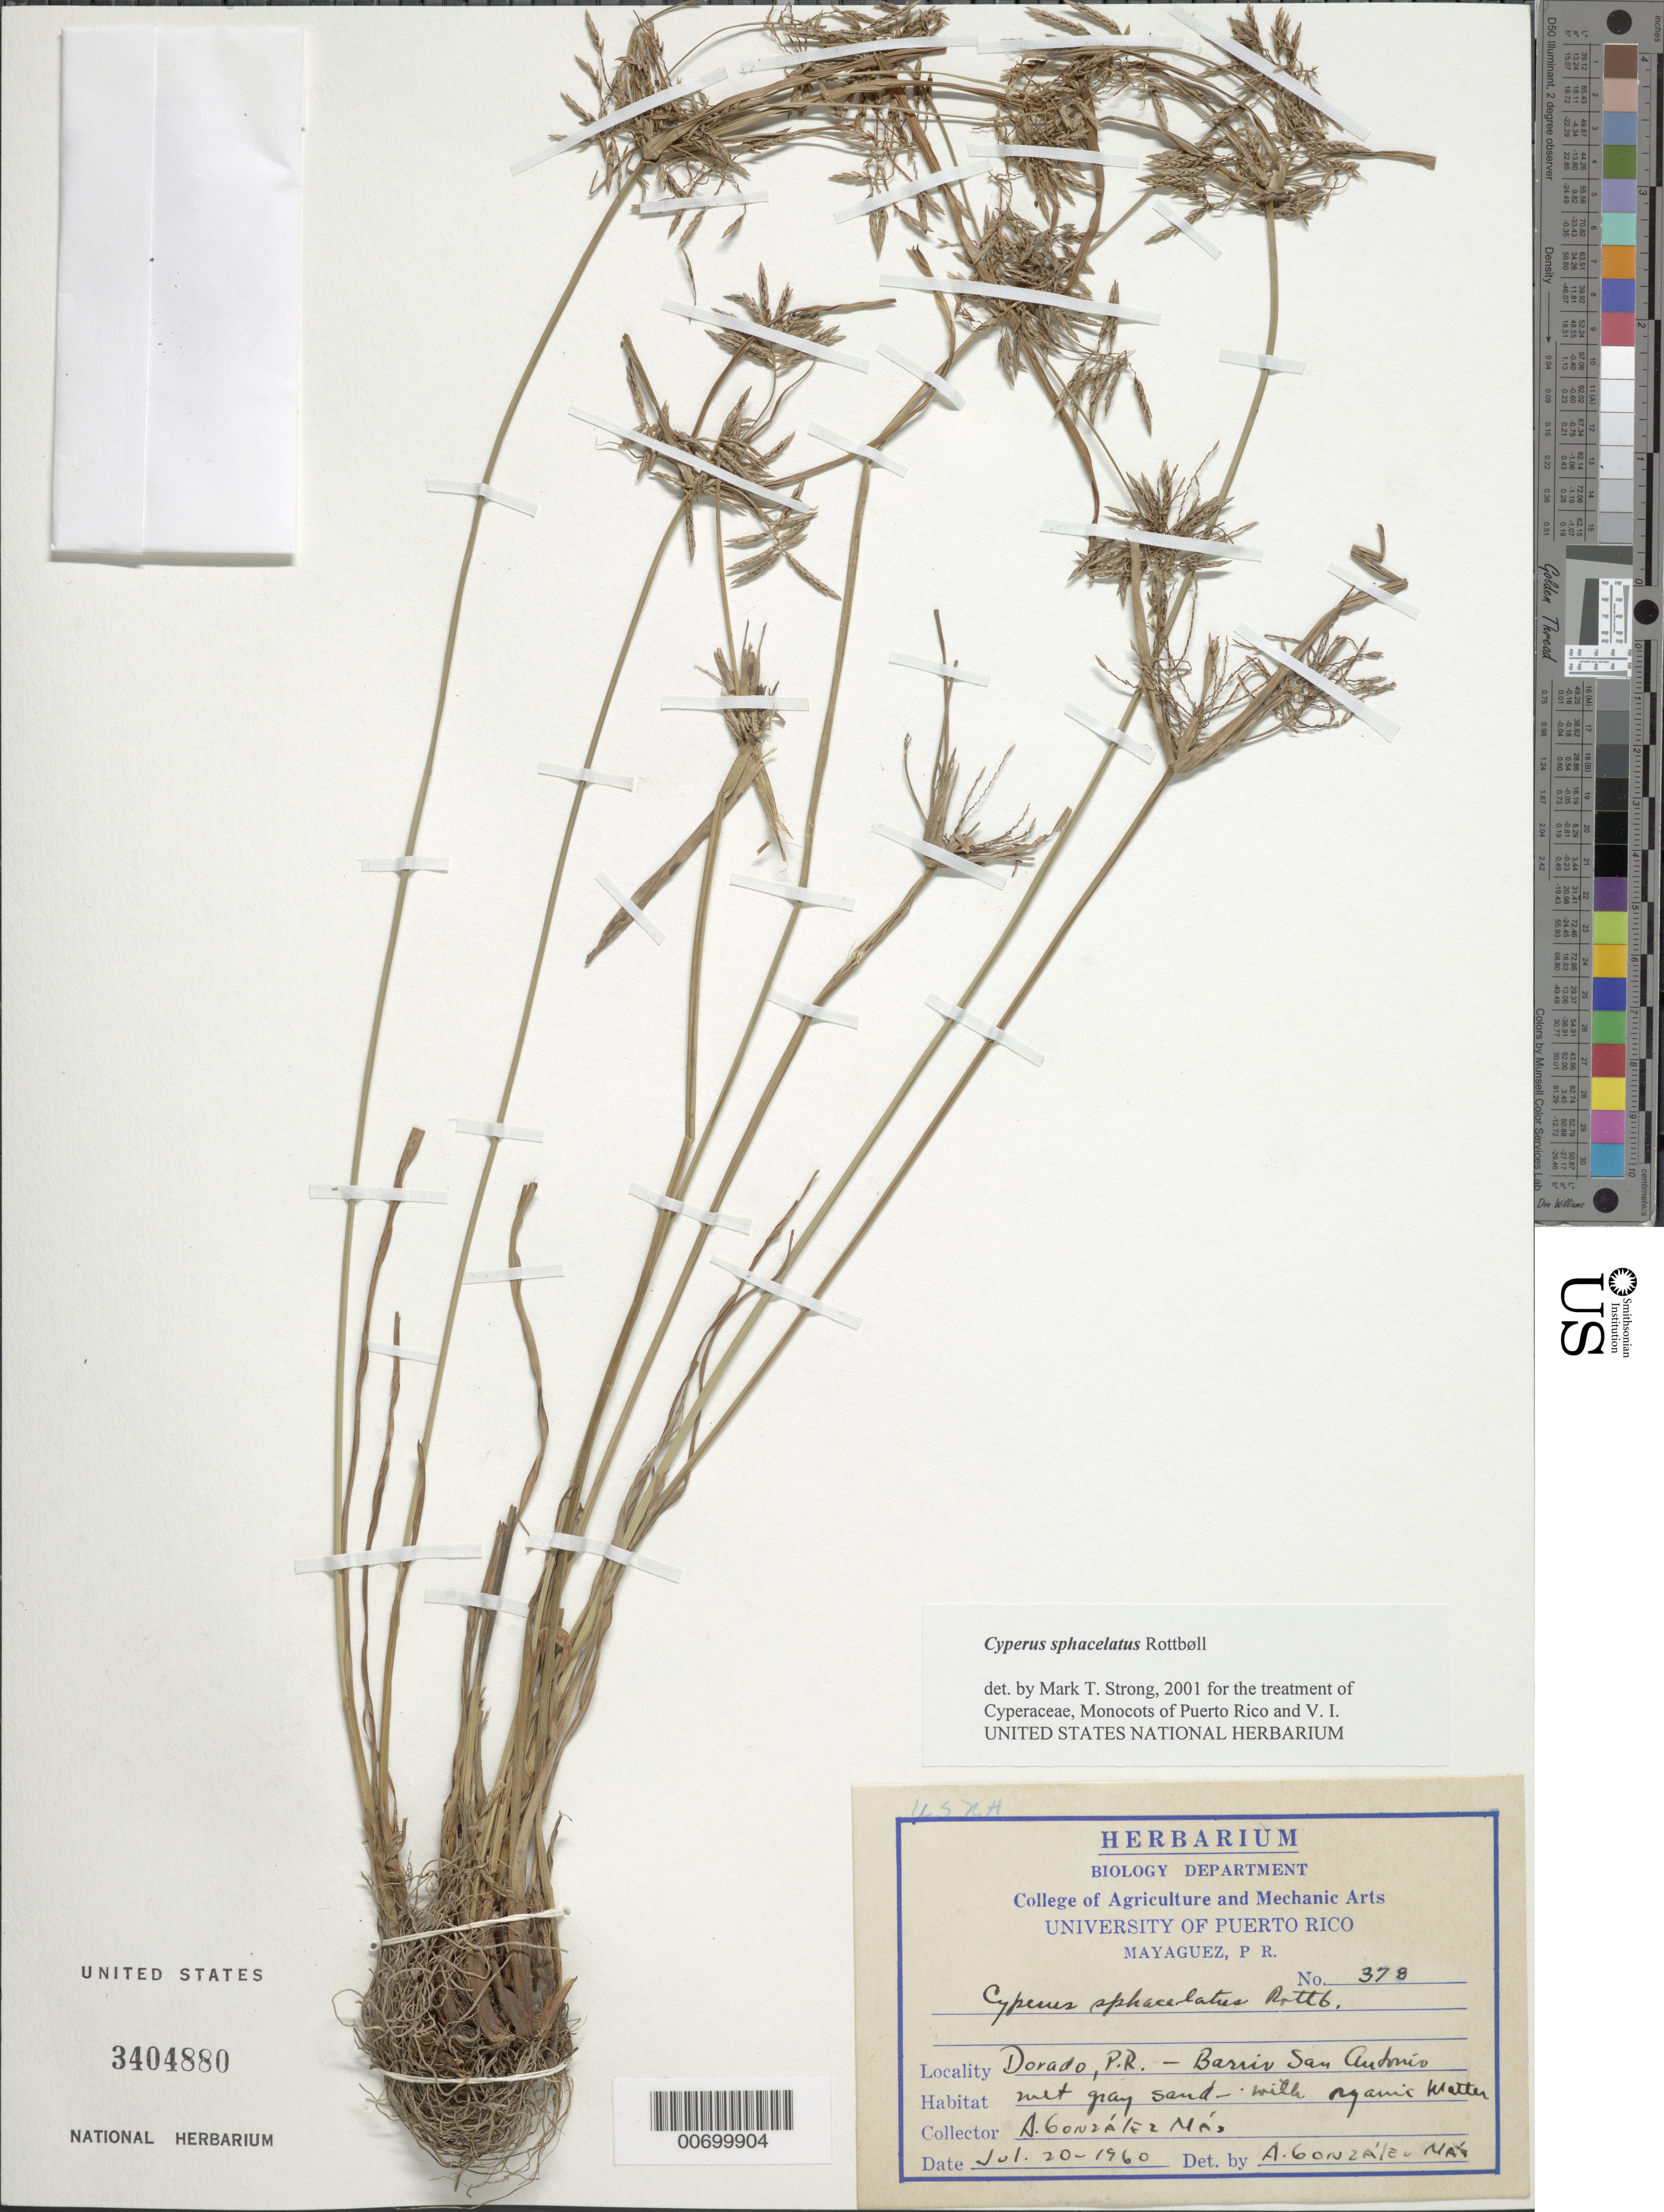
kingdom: Plantae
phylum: Tracheophyta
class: Liliopsida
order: Poales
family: Cyperaceae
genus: Cyperus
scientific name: Cyperus sphacelatus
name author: Rottb.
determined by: Strong, M. T., (US), Smithsonian Institution - National Museum of Natural History (UNITED STATES)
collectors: A. González Más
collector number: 378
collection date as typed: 20 Jul 1960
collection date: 1960-07-20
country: Puerto Rico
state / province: Dorado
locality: Dorado: Barrio San Antonio.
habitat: Wet gray sand.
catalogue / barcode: US 3404880